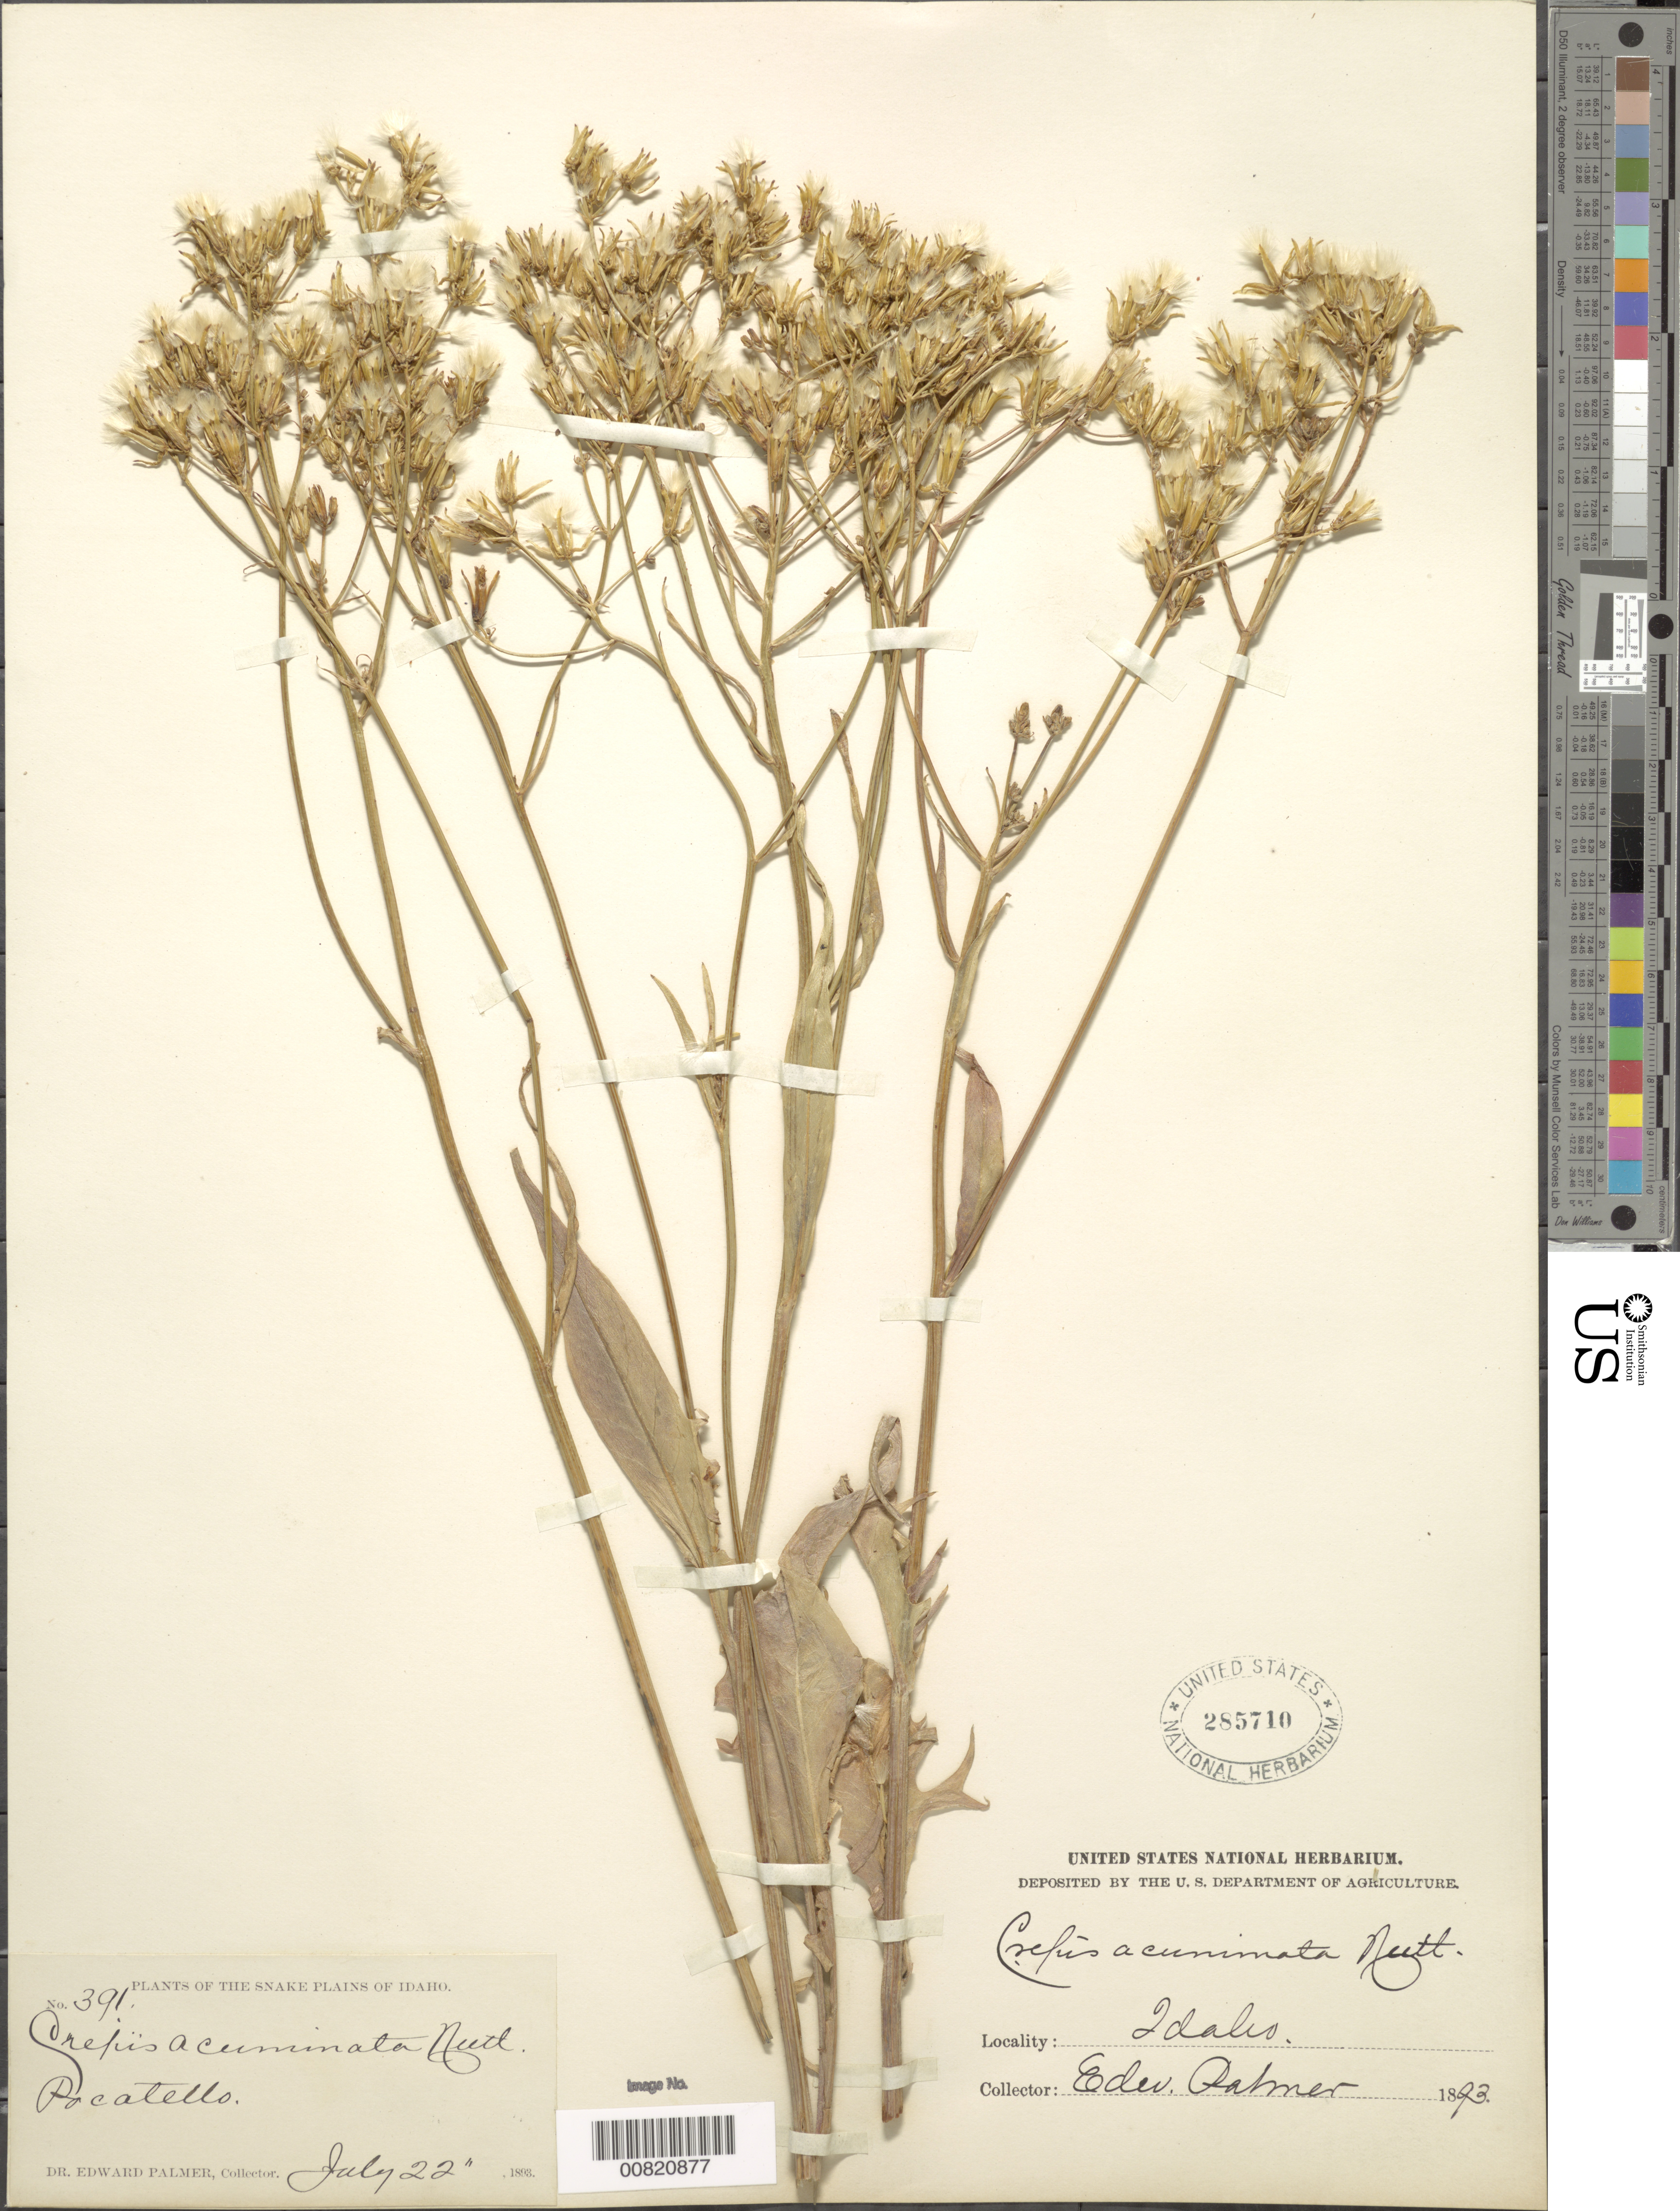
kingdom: Plantae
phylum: Tracheophyta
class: Magnoliopsida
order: Asterales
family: Asteraceae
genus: Crepis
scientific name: Crepis acuminata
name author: Nutt.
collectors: E. Palmer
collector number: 391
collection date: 1893-07-22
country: United States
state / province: Idaho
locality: Pocatello, The Snake Plains of Idaho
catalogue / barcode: US 285710